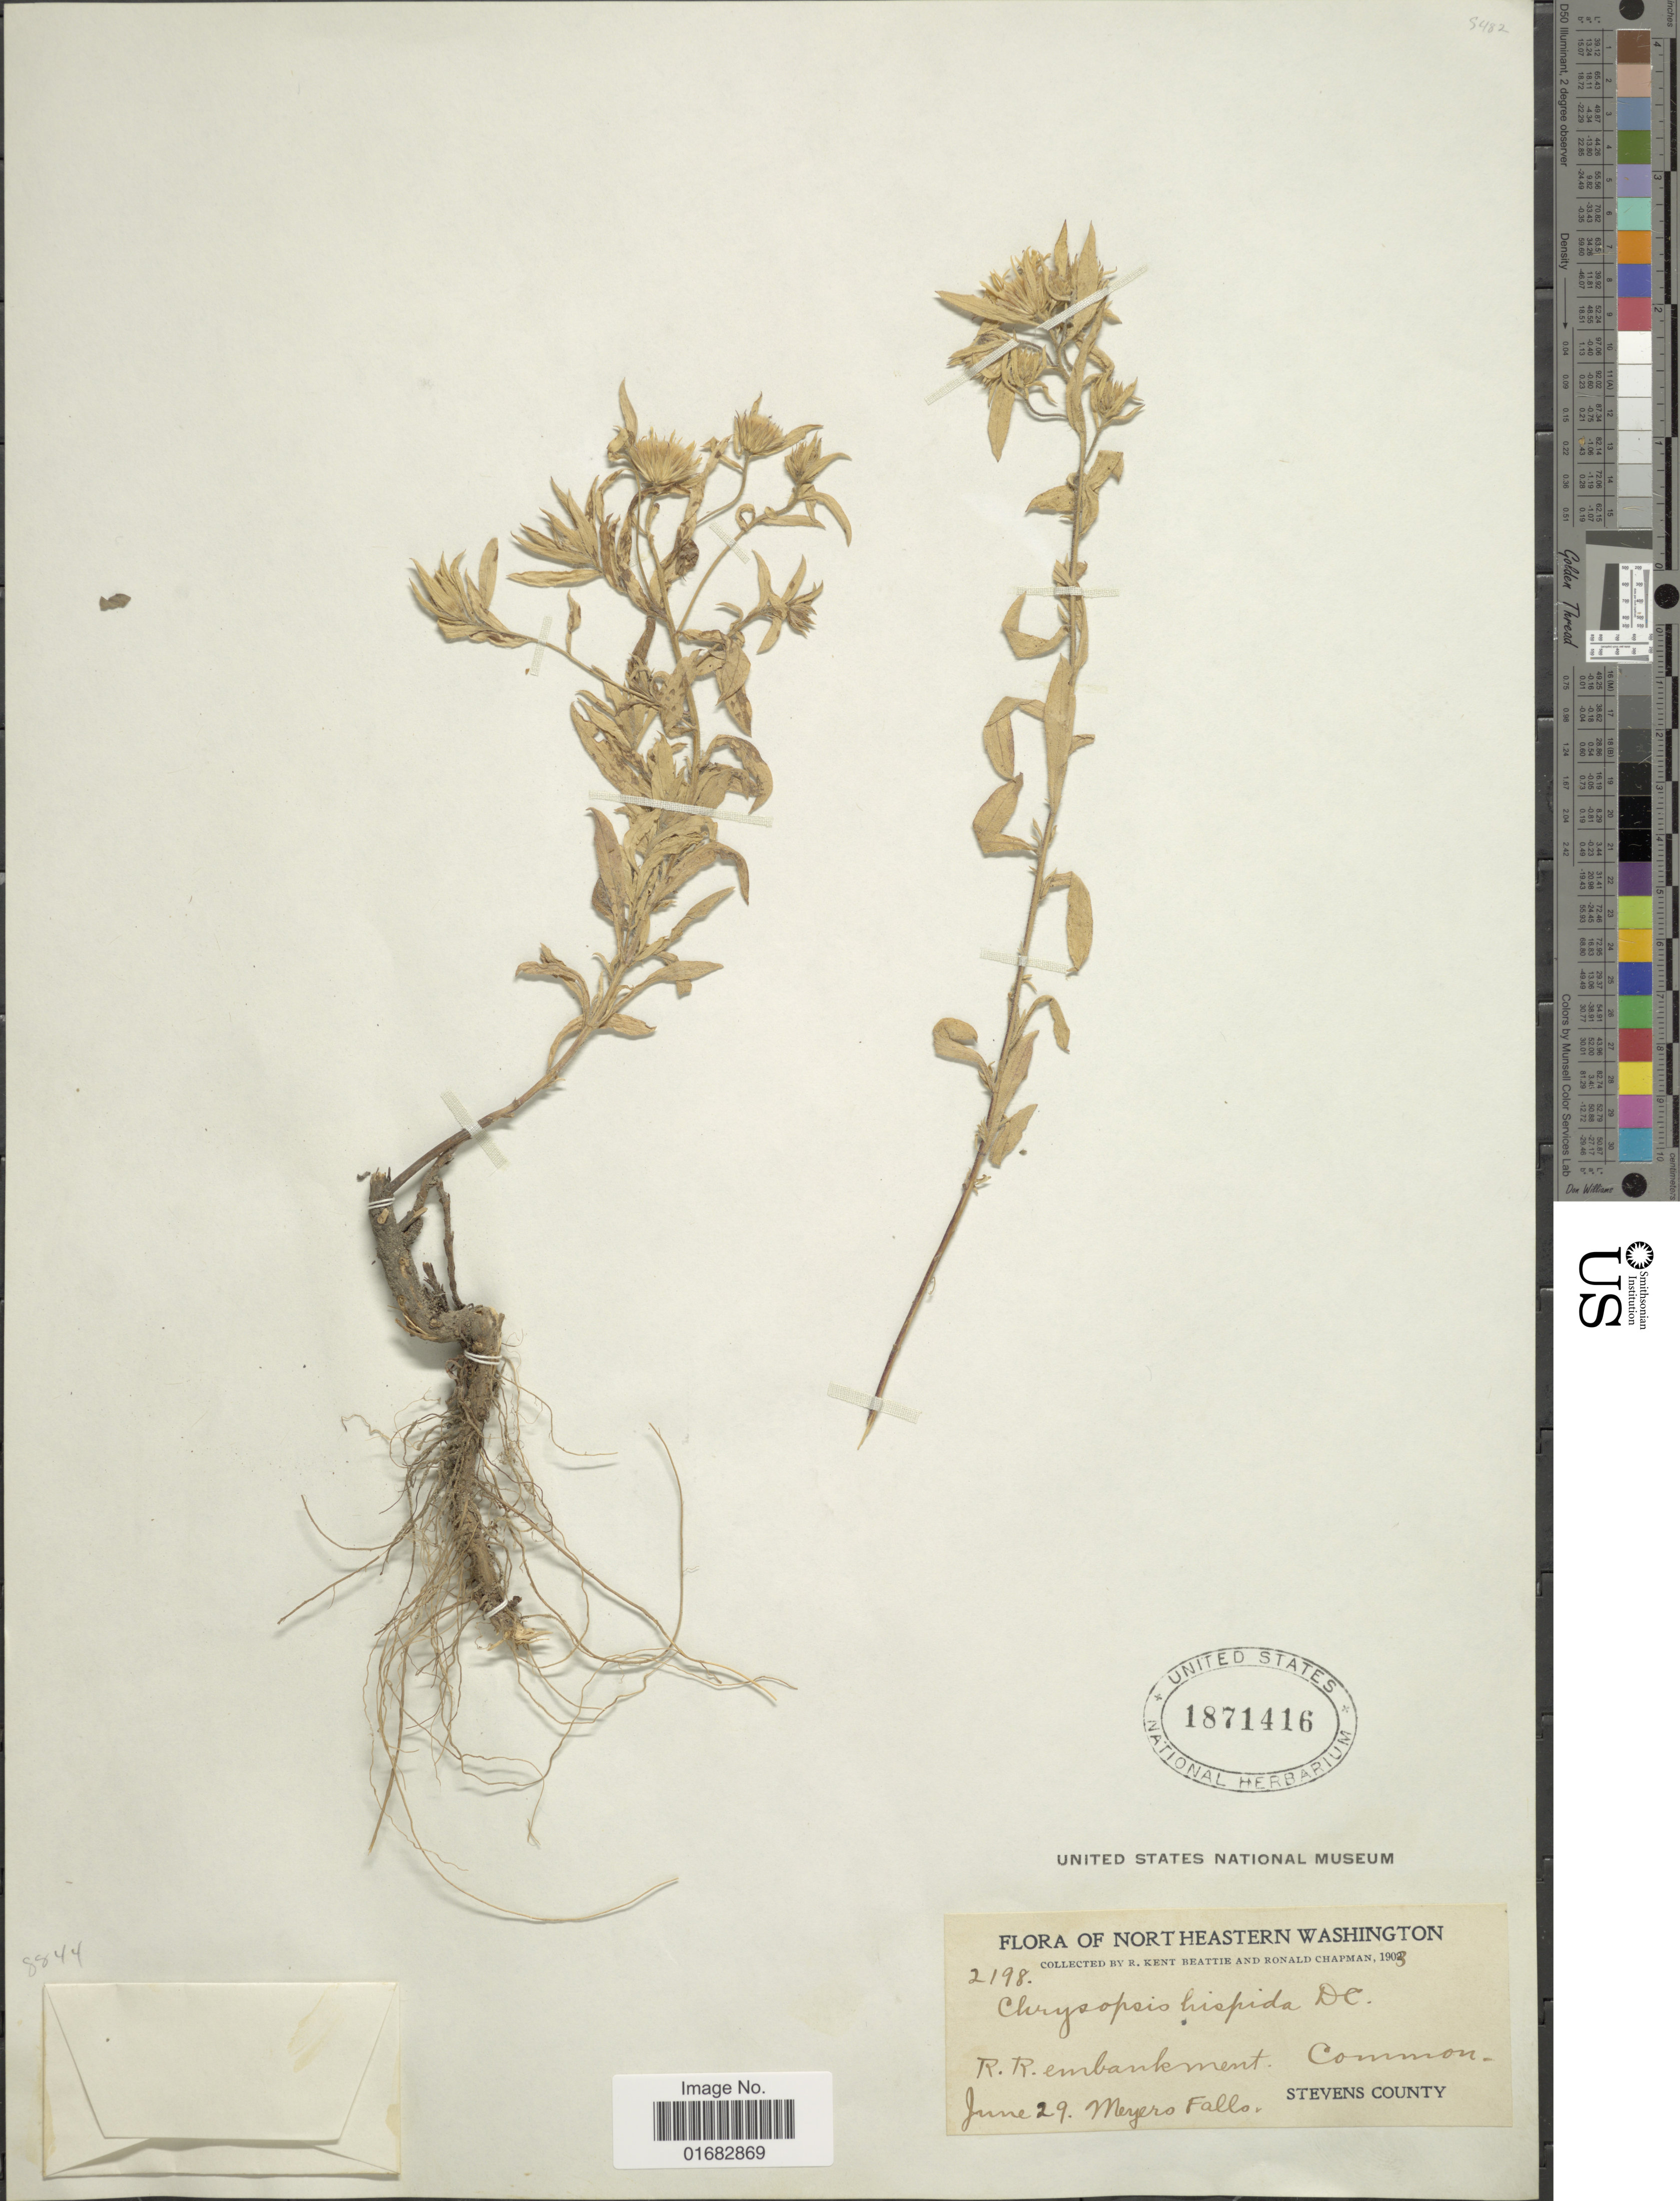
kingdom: Plantae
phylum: Tracheophyta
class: Magnoliopsida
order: Asterales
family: Asteraceae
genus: Heterotheca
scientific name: Heterotheca villosa var. hispida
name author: (Hook.) V.L. Harms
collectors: R. K. Beattie & R. Chapman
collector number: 2198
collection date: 1903-06-29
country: United States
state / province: Washington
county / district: Stevens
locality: Northeastern Washington, R.R. embankment, Stevens County, Meyers Falls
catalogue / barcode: US 1871416